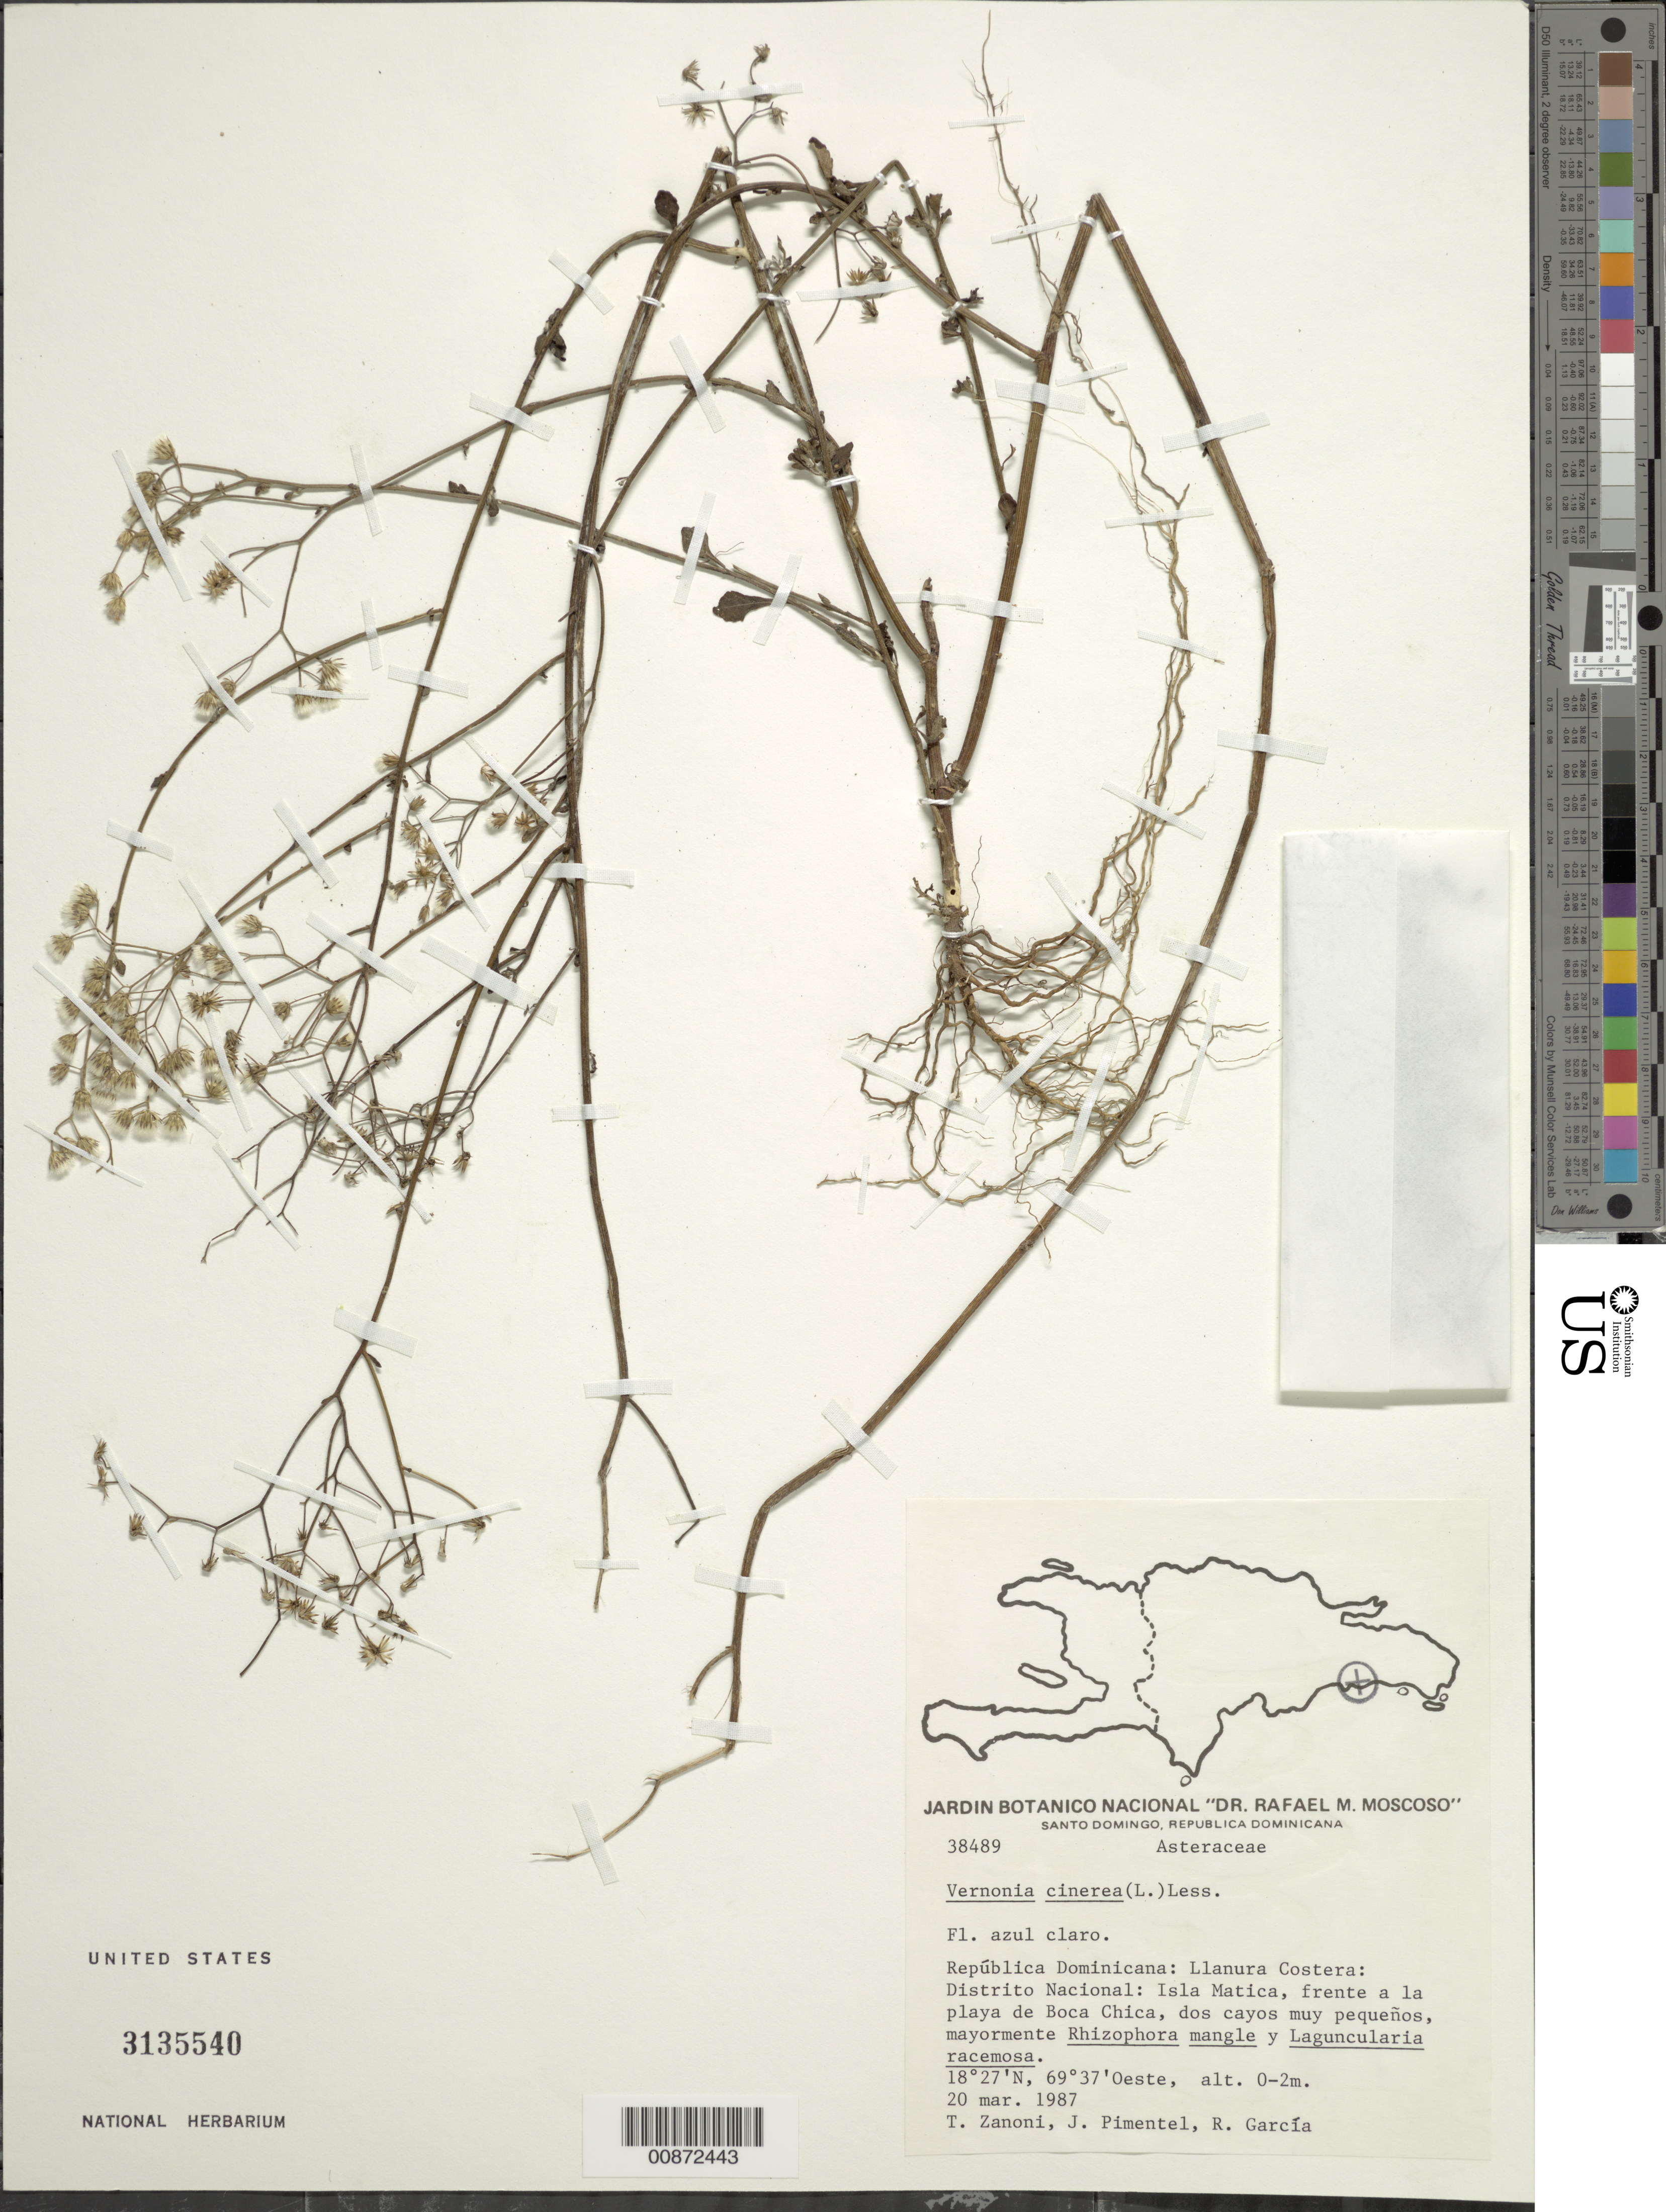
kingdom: Plantae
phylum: Tracheophyta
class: Magnoliopsida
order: Asterales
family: Asteraceae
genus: Cyanthillium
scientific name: Cyanthillium cinereum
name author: (L.) H. Rob.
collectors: T. A. Zanoni, J. Pimentel & R. Garcia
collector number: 38489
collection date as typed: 20 Mar 1987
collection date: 1987-03-20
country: Dominican Republic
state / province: Distrito Nacional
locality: Llanura Costera: Isla Matica, playa de Boca Chica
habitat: Playa, dos cayos muy pequeños, mayormente Rhizophora mangle y Laguncularia racemosa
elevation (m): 0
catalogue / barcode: US 3135540